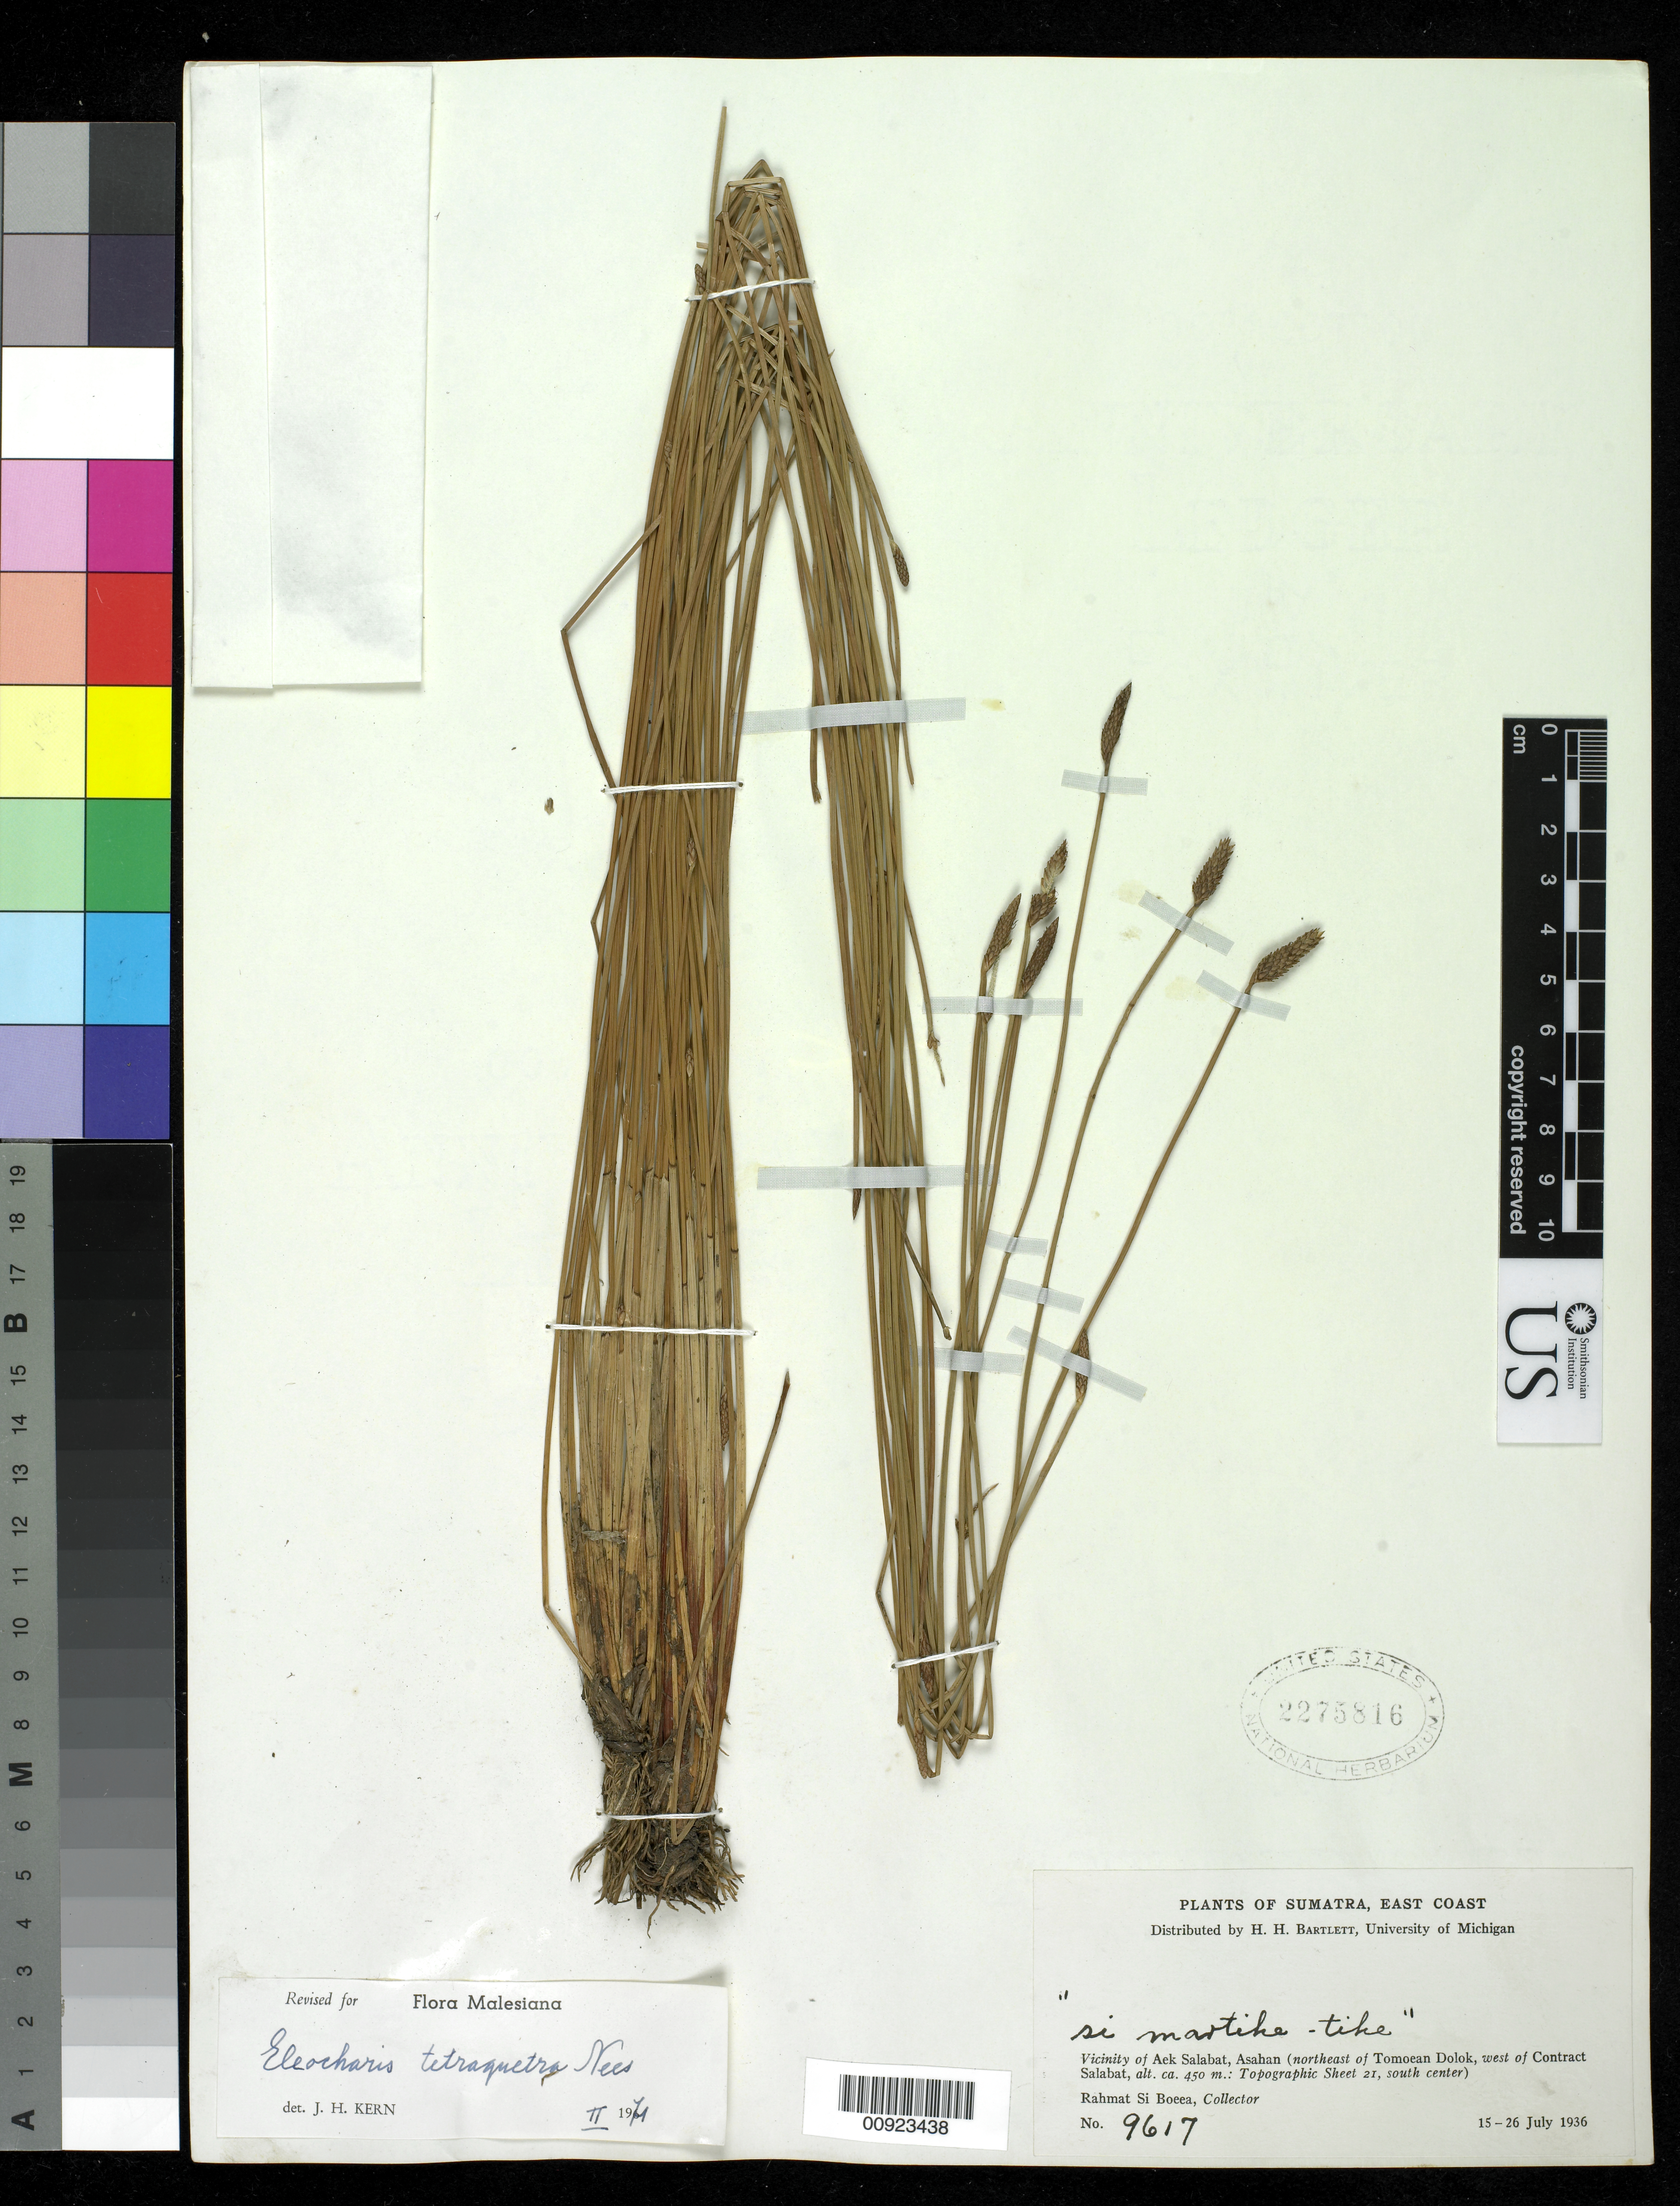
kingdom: Plantae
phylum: Tracheophyta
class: Liliopsida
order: Poales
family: Cyperaceae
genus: Eleocharis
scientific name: Eleocharis tetraquetra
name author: Nees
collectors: Rahmat Si Boeea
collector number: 9617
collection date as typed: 15 Jul 1936 to 26 Jul 1936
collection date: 1936-07-15/1936-07-26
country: Indonesia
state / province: Sumatra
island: Sumatra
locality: Vicinity of Aek Salabat, Asahan (northeast of Tomoean Dolok, west of Salabat)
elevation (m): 450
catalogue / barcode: US 2275816